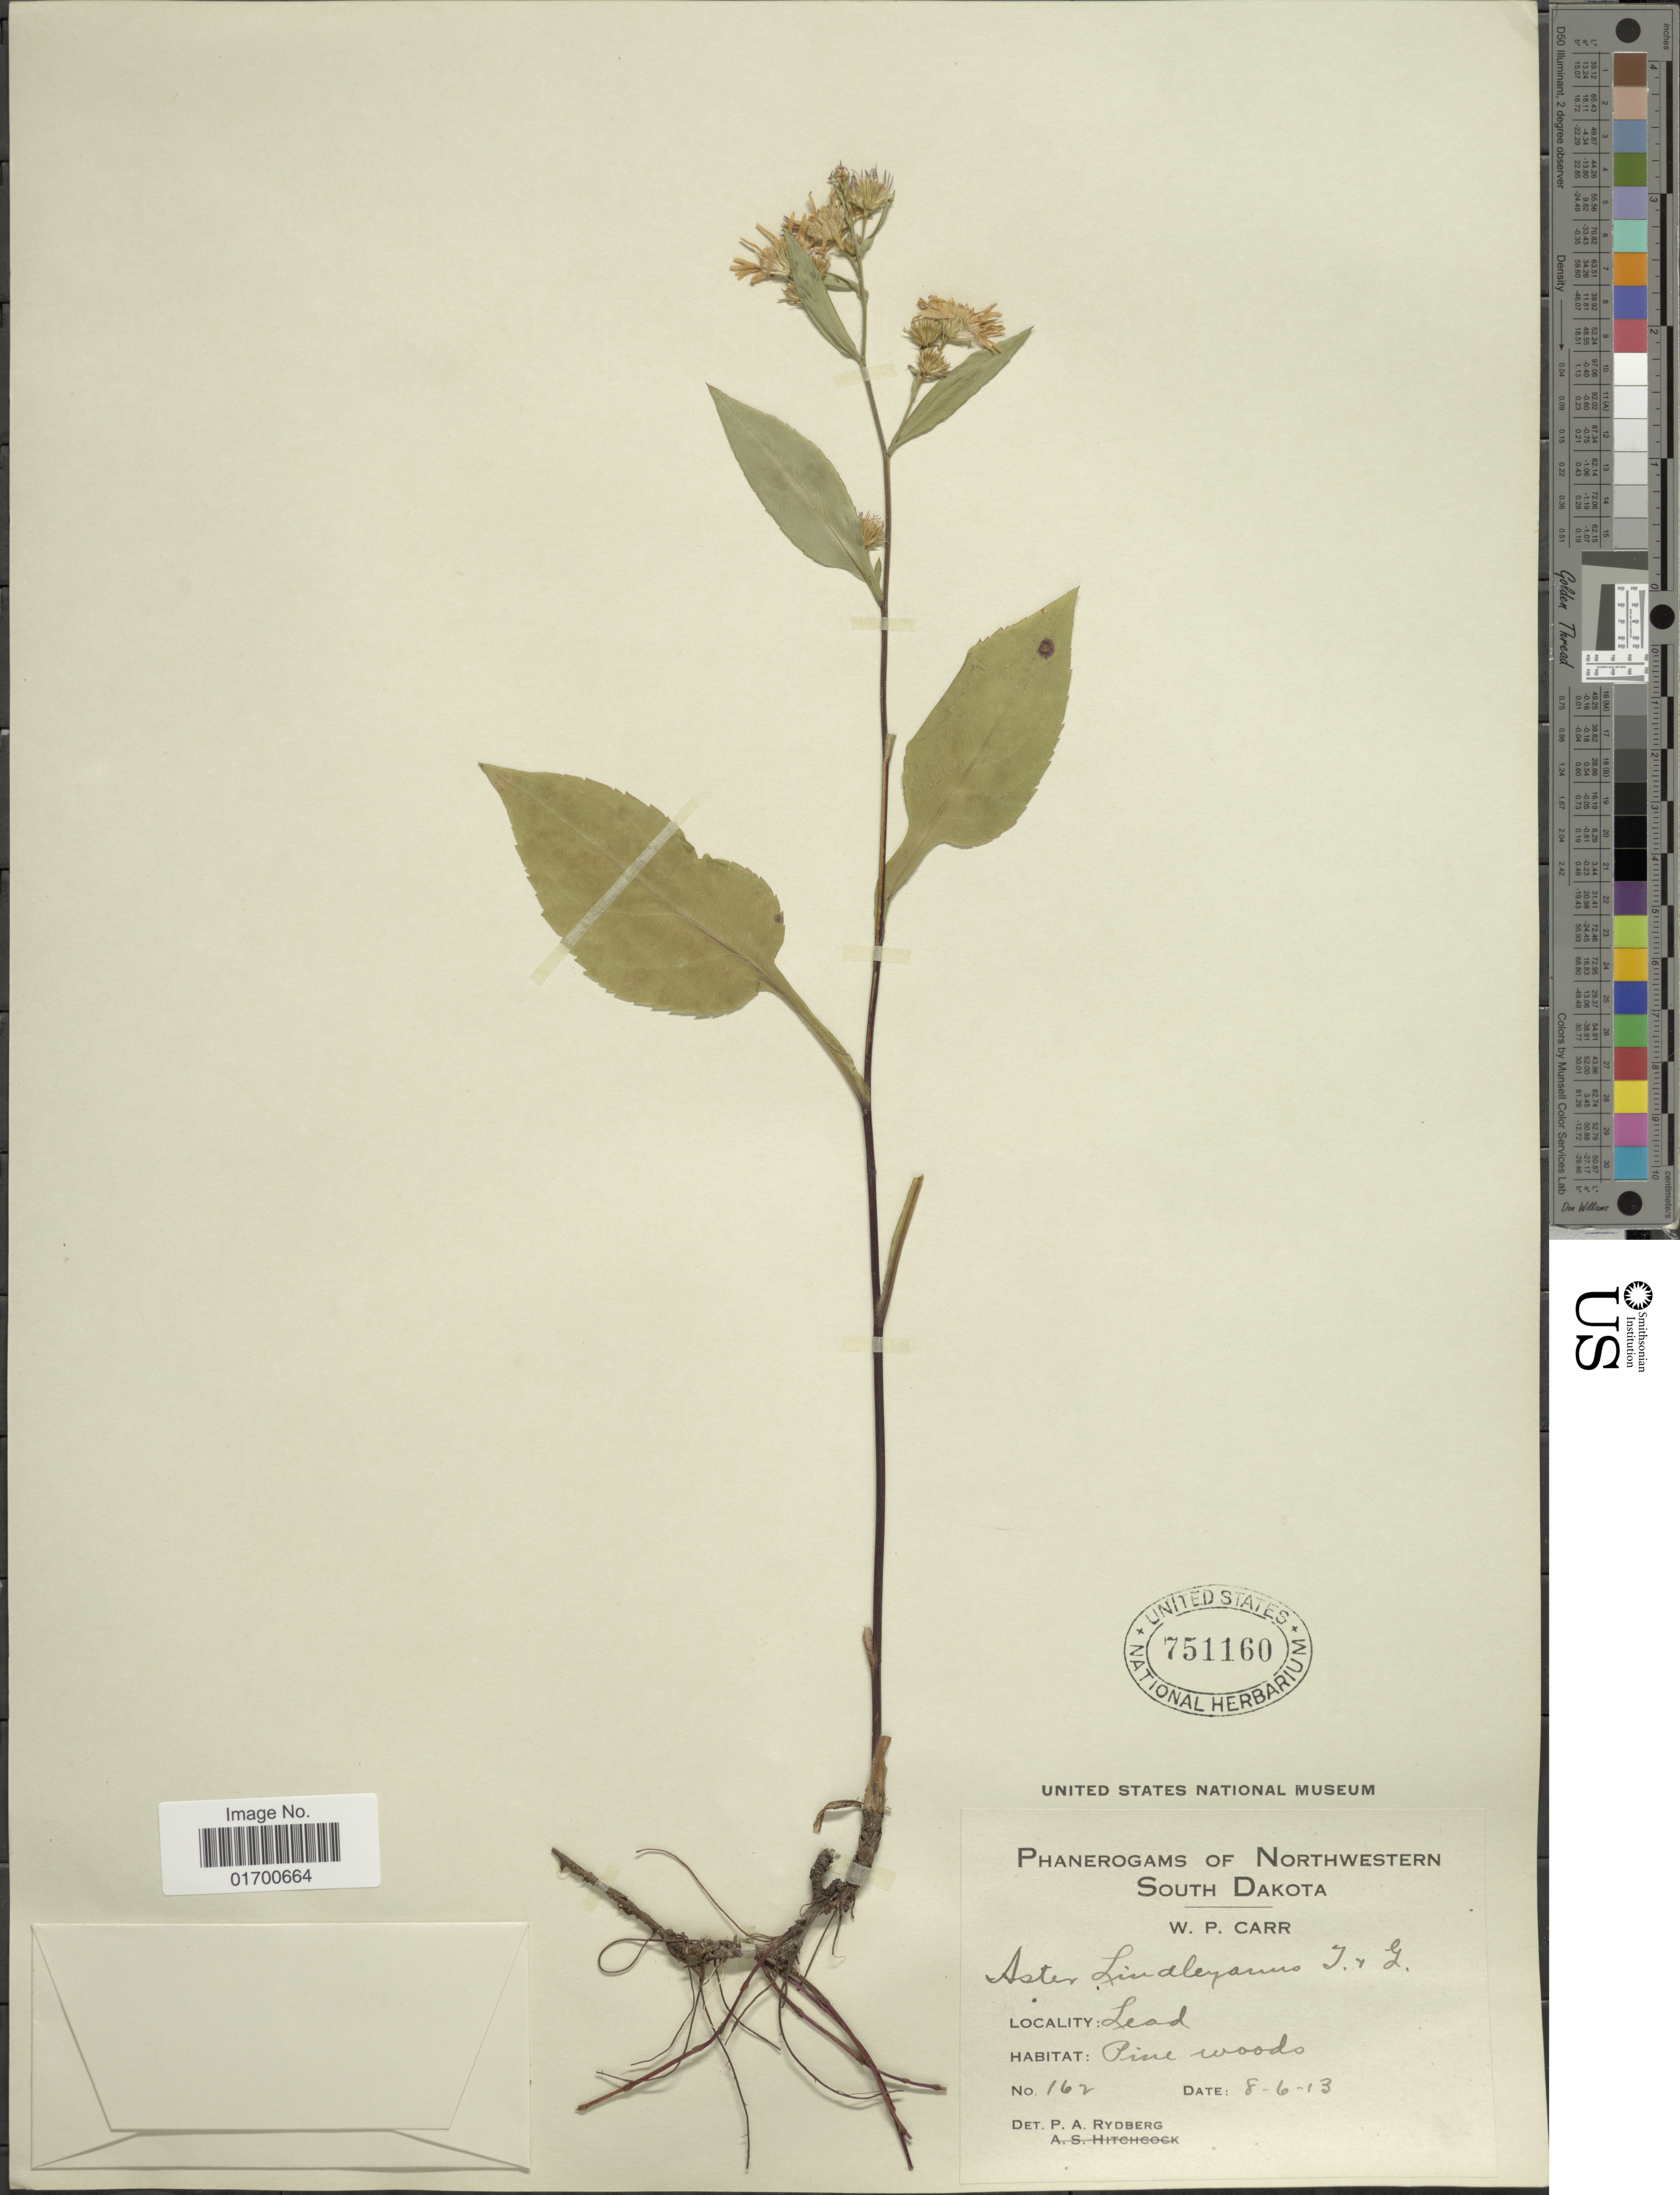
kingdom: Plantae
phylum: Tracheophyta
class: Magnoliopsida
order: Asterales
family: Asteraceae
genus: Symphyotrichum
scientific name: Symphyotrichum ciliolatum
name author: (Lindl.) Á. Löve & D. Löve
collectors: W. Carr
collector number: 162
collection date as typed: Transcribed d/m/y: 6/8/13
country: United States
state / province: South Dakota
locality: Northwestern South Dakota, Lead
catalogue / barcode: US 751160